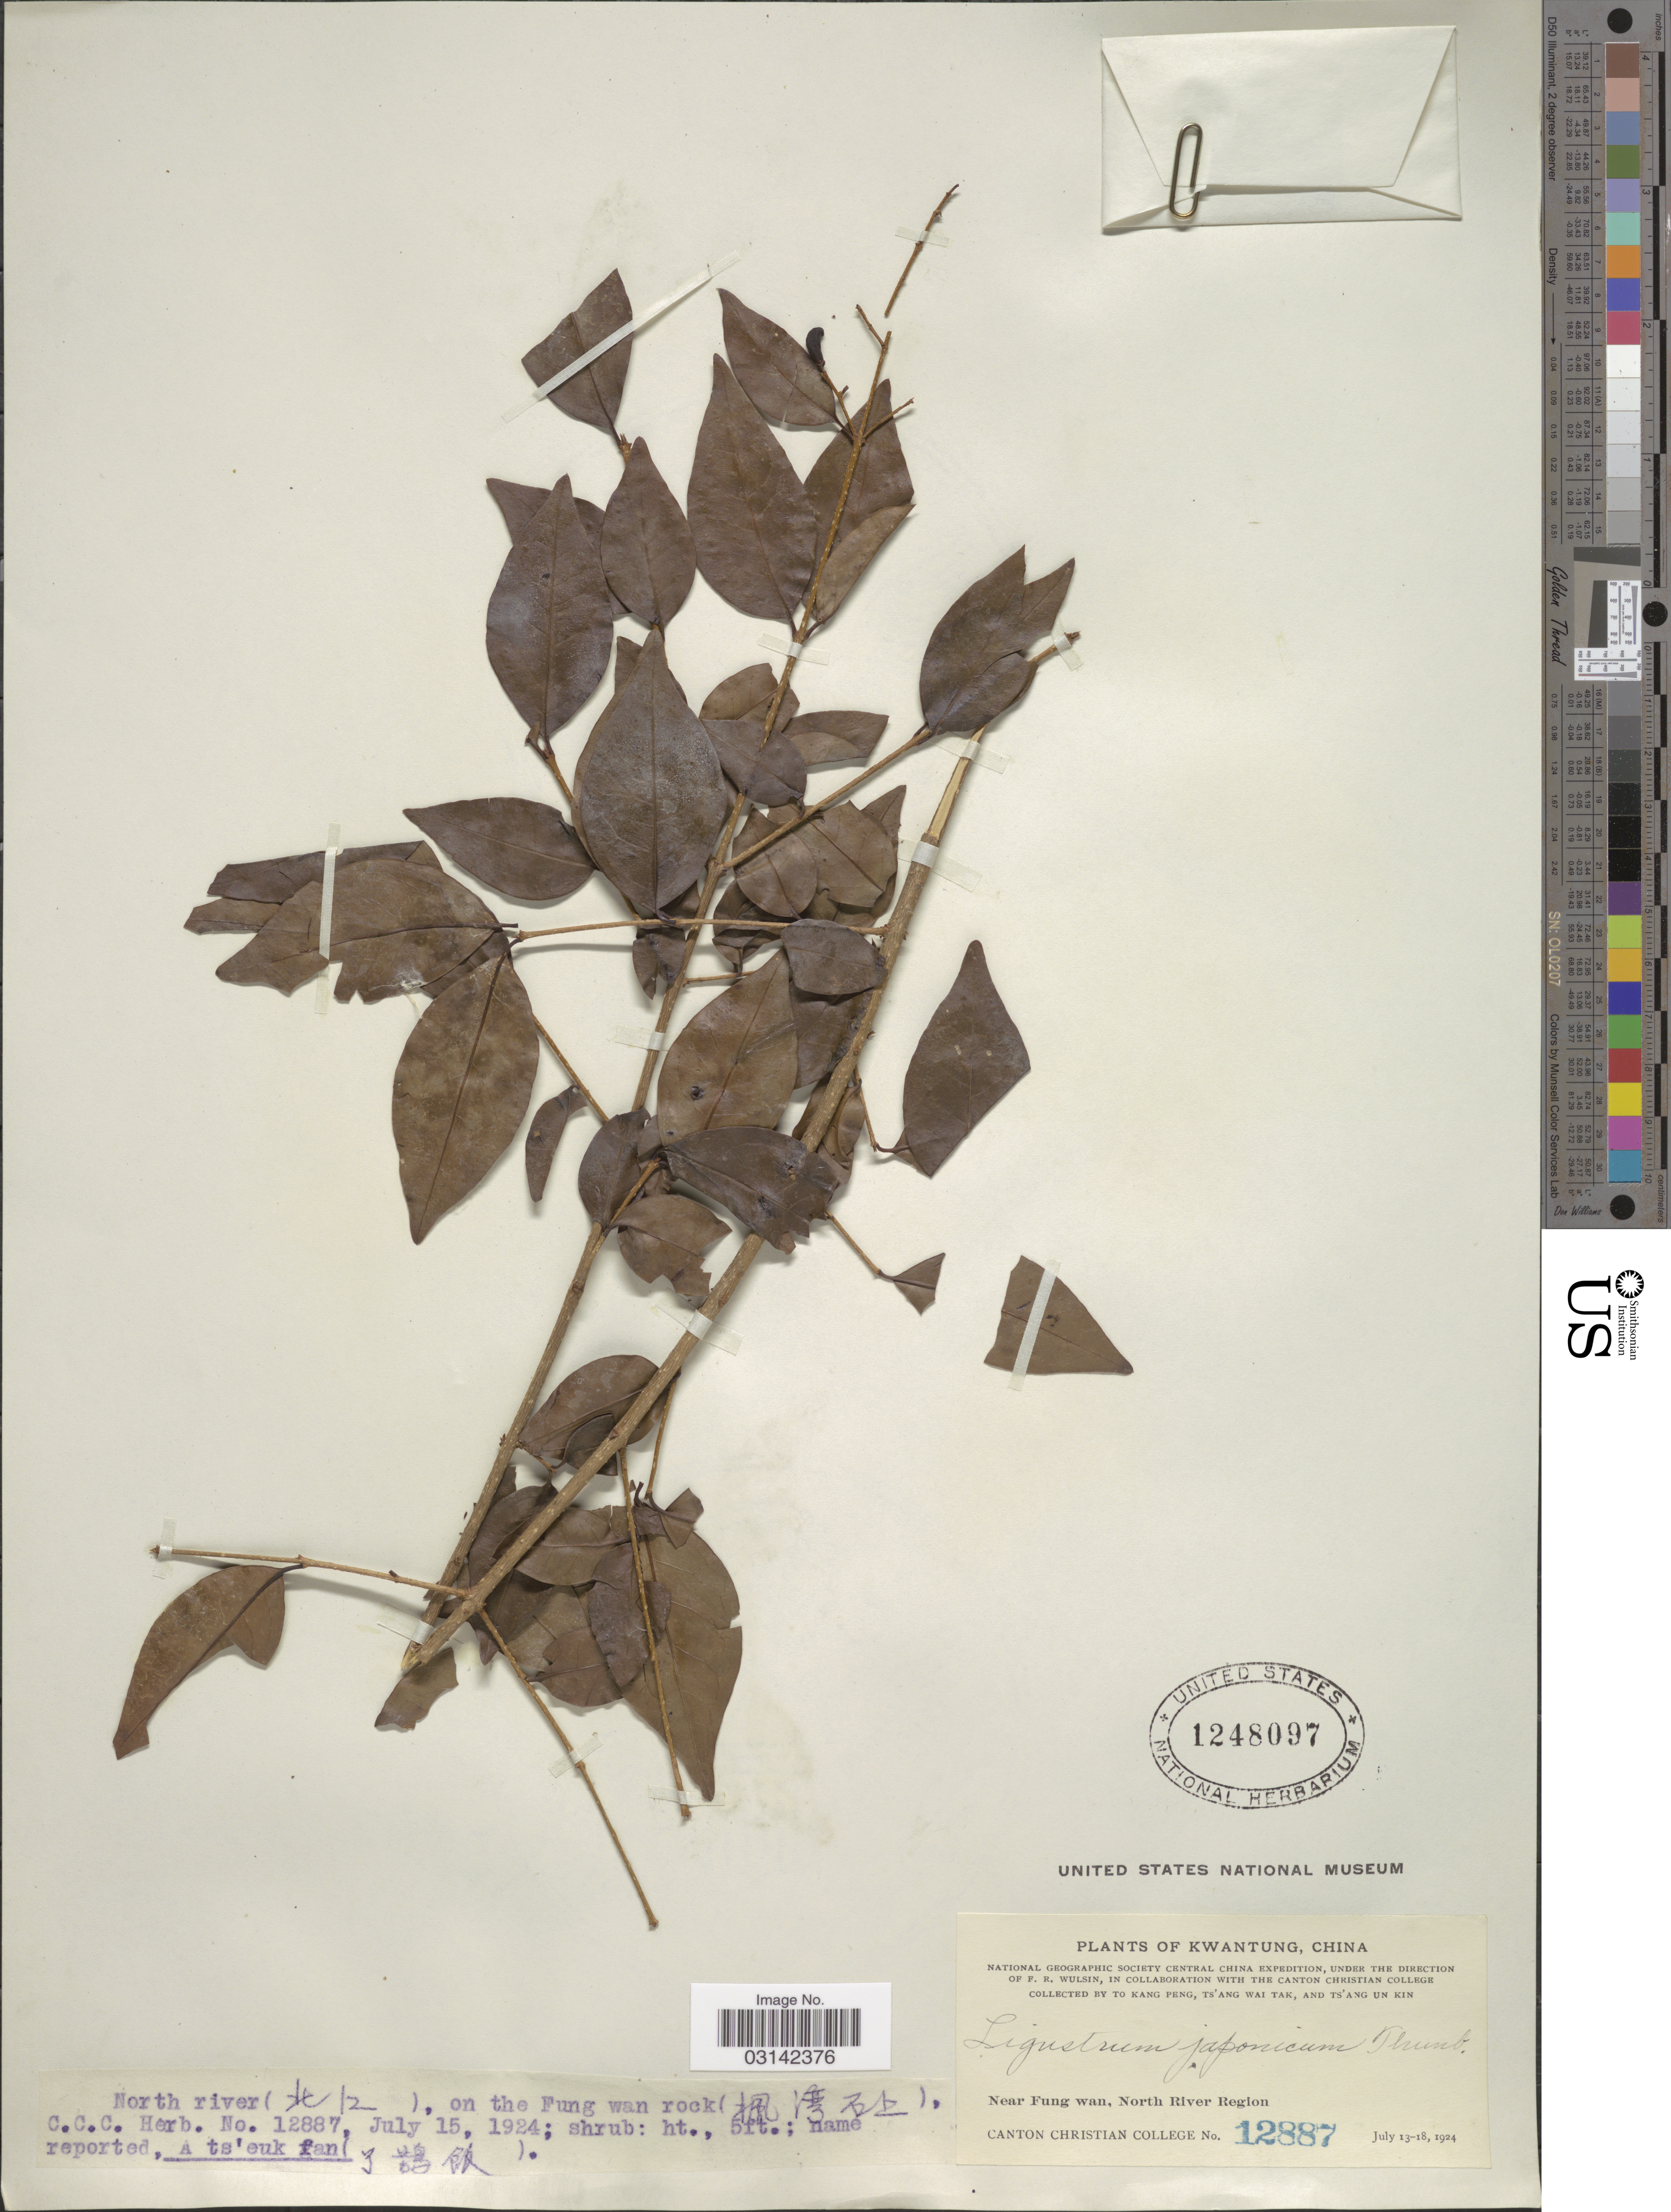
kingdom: Plantae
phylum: Tracheophyta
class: Magnoliopsida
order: Lamiales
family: Oleaceae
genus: Ligustrum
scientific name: Ligustrum japonicum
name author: Thunb.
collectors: To Kang P'eng, W. T. Tsang & Ts' Ang Un Kin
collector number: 12887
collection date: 1924-07-15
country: China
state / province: Guangdong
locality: Kwangtung. Near Fung wan, North River Region. North river, on the Fung wan rock.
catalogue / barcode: US 1248097